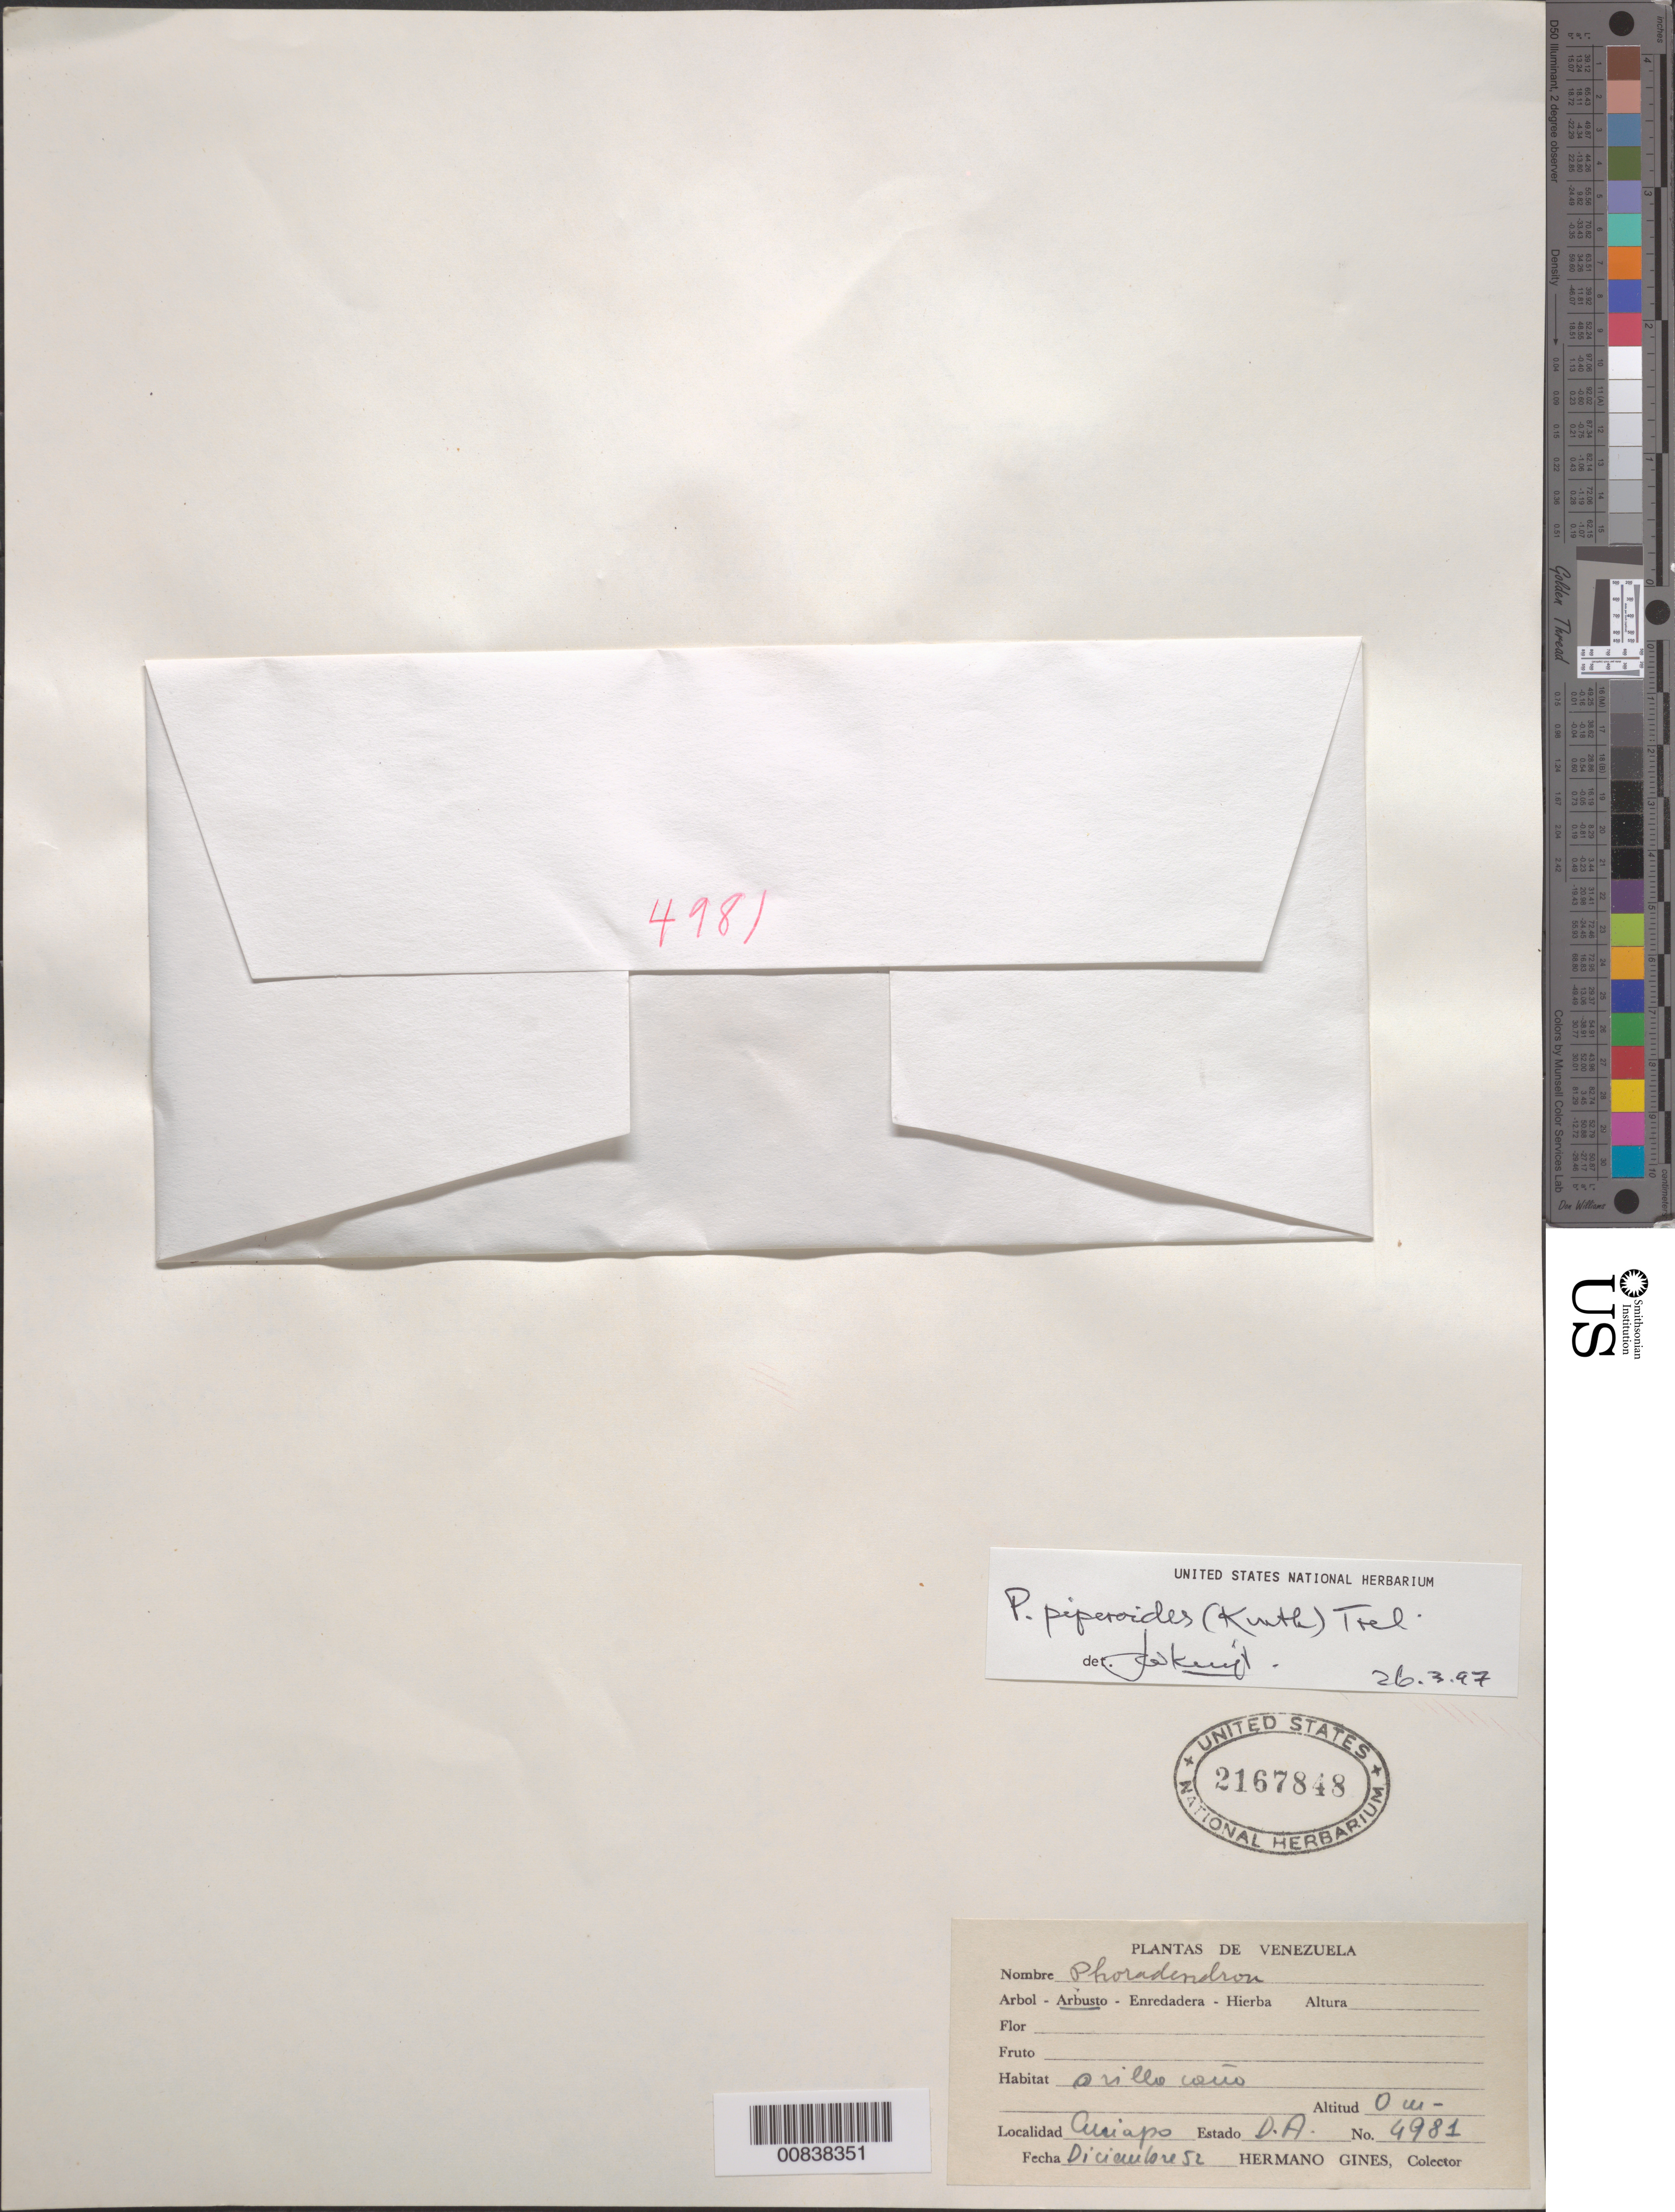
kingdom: Plantae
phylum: Tracheophyta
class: Magnoliopsida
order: Santalales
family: Viscaceae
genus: Phoradendron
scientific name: Phoradendron piperoides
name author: (Kunth) Trel.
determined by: Kuijt, Job, (CANADA)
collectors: H. Gines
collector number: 4981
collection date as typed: Dec-52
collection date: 1952-12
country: Venezuela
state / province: Delta Amacuro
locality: Curiapo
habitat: Orilla cano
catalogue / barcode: US 2167848